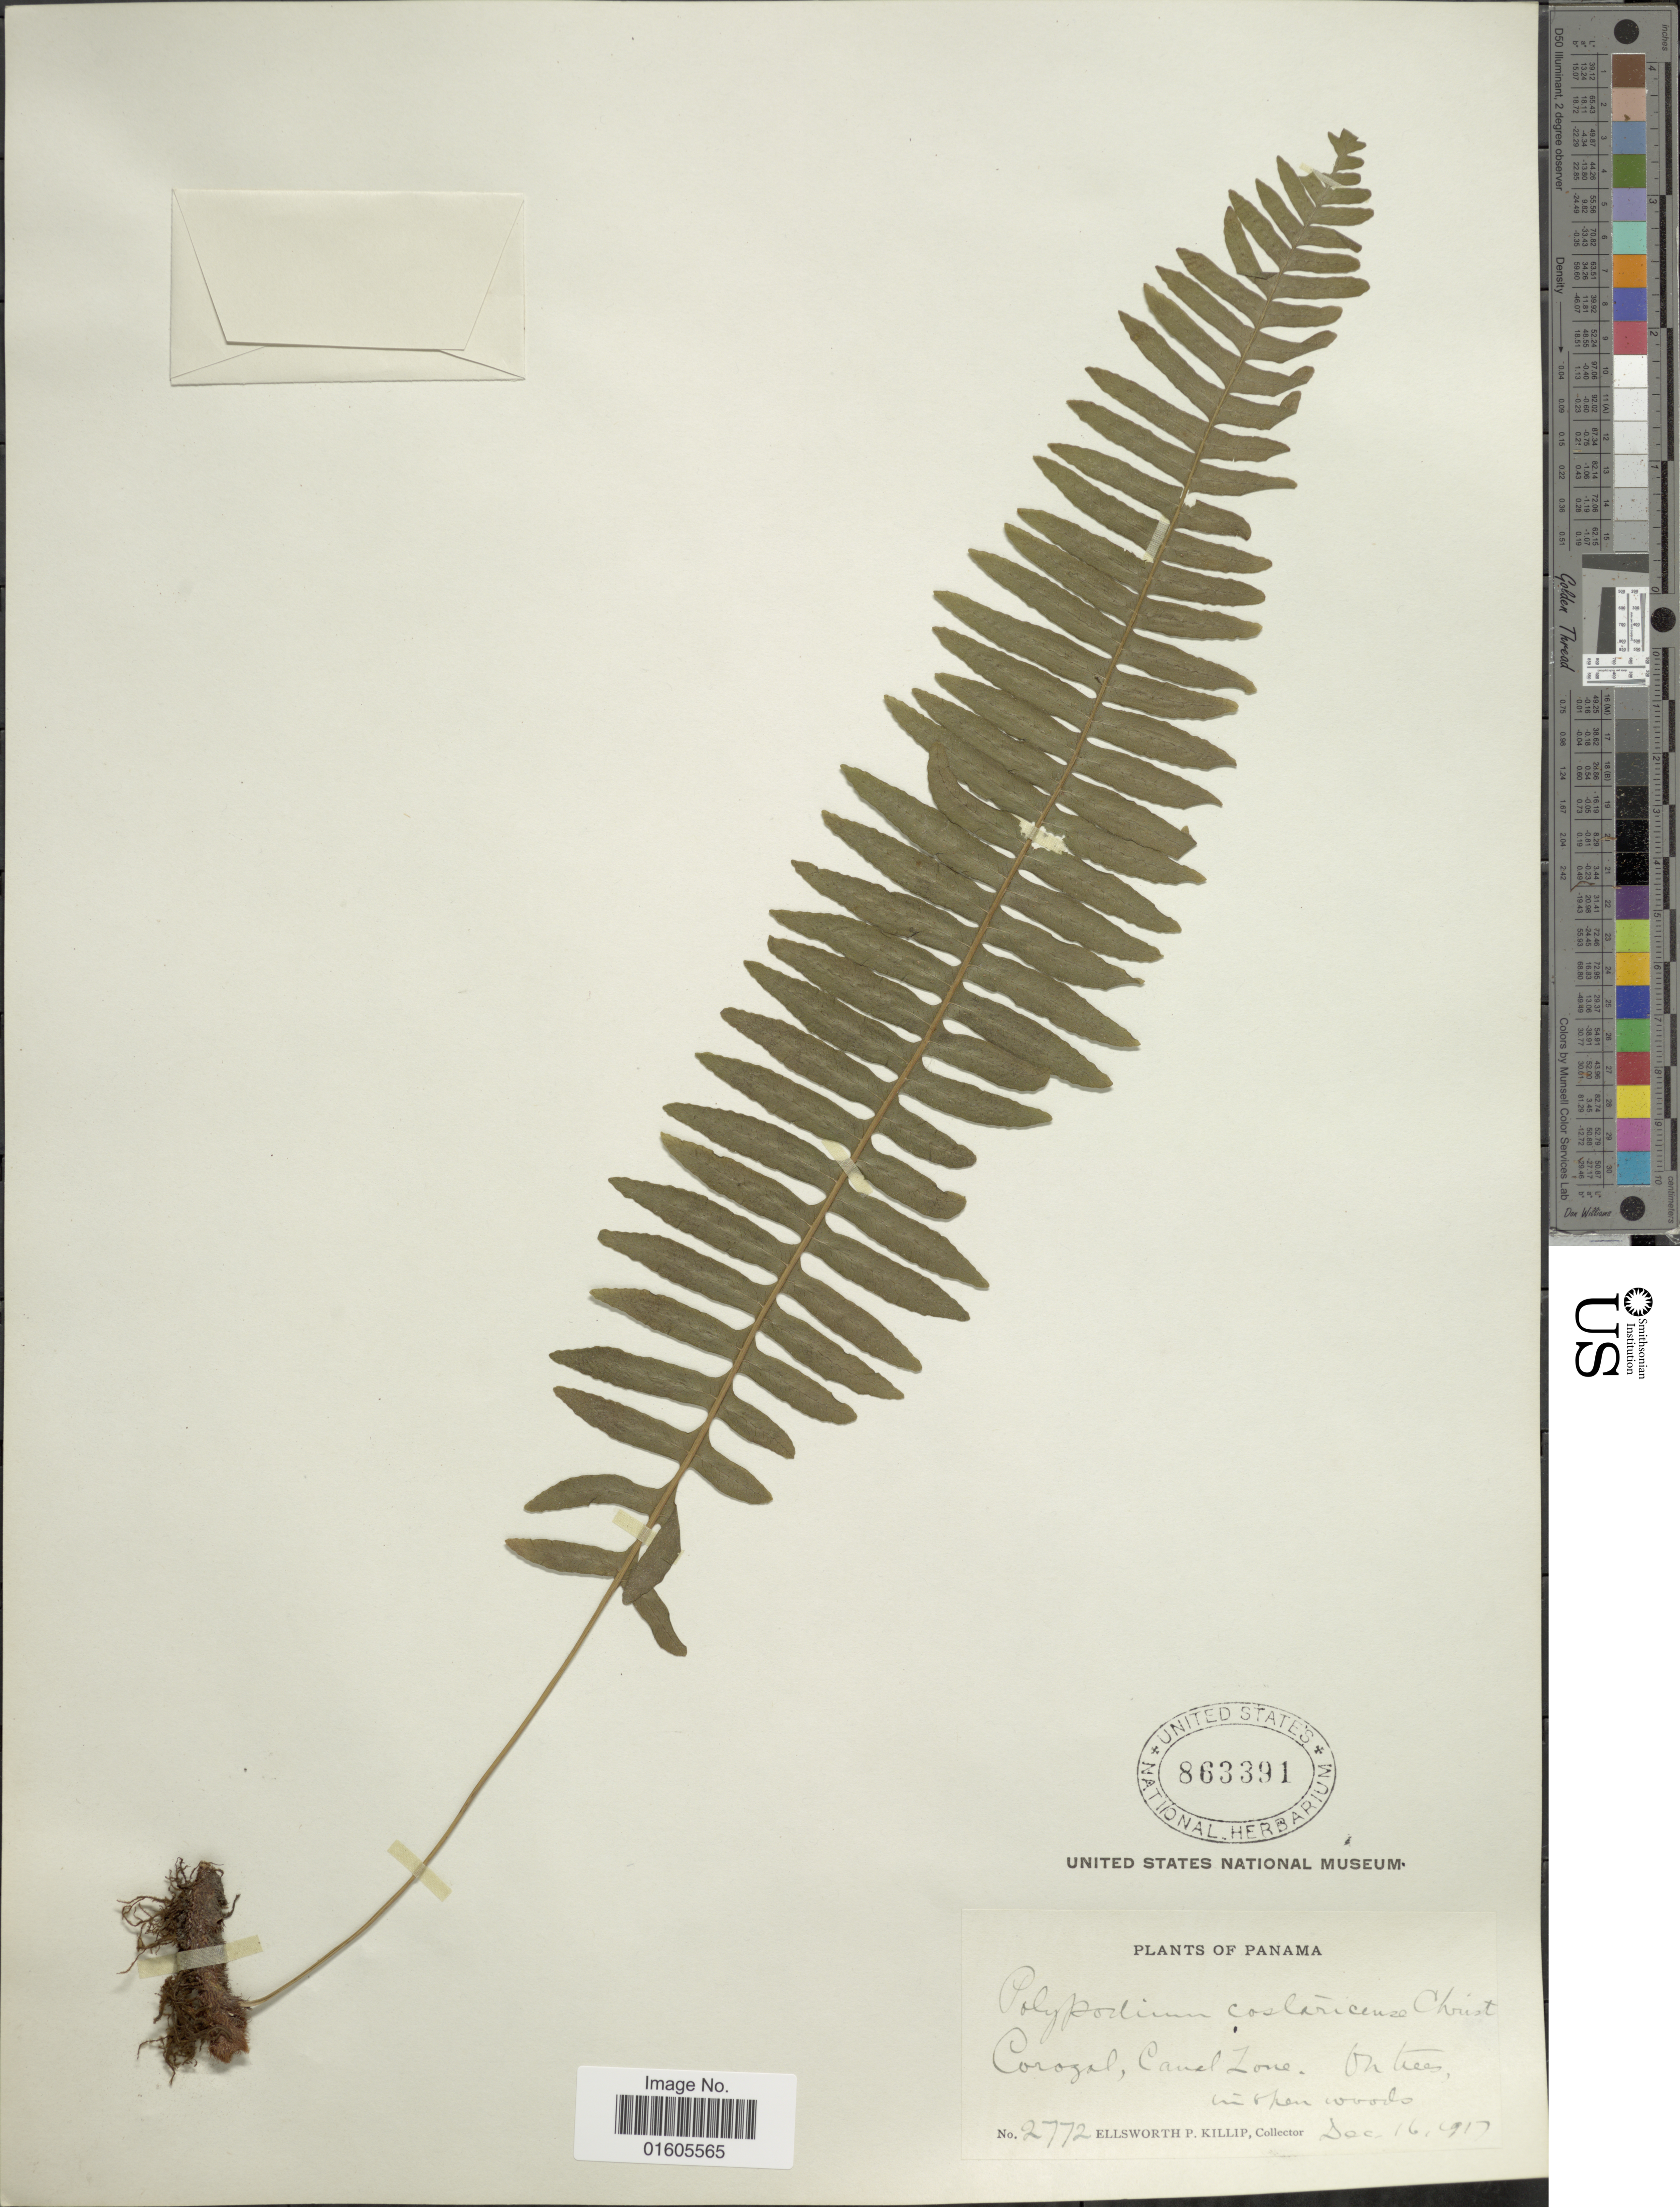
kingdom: Plantae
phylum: Tracheophyta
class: Polypodiopsida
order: Polypodiales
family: Polypodiaceae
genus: Serpocaulon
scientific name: Serpocaulon wagneri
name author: (Mett.) A.R. Sm.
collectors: E. P. Killip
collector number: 2772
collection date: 1917-12-16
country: Panama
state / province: Colón / Panamá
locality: Corozal, Canal Zone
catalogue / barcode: US 863391